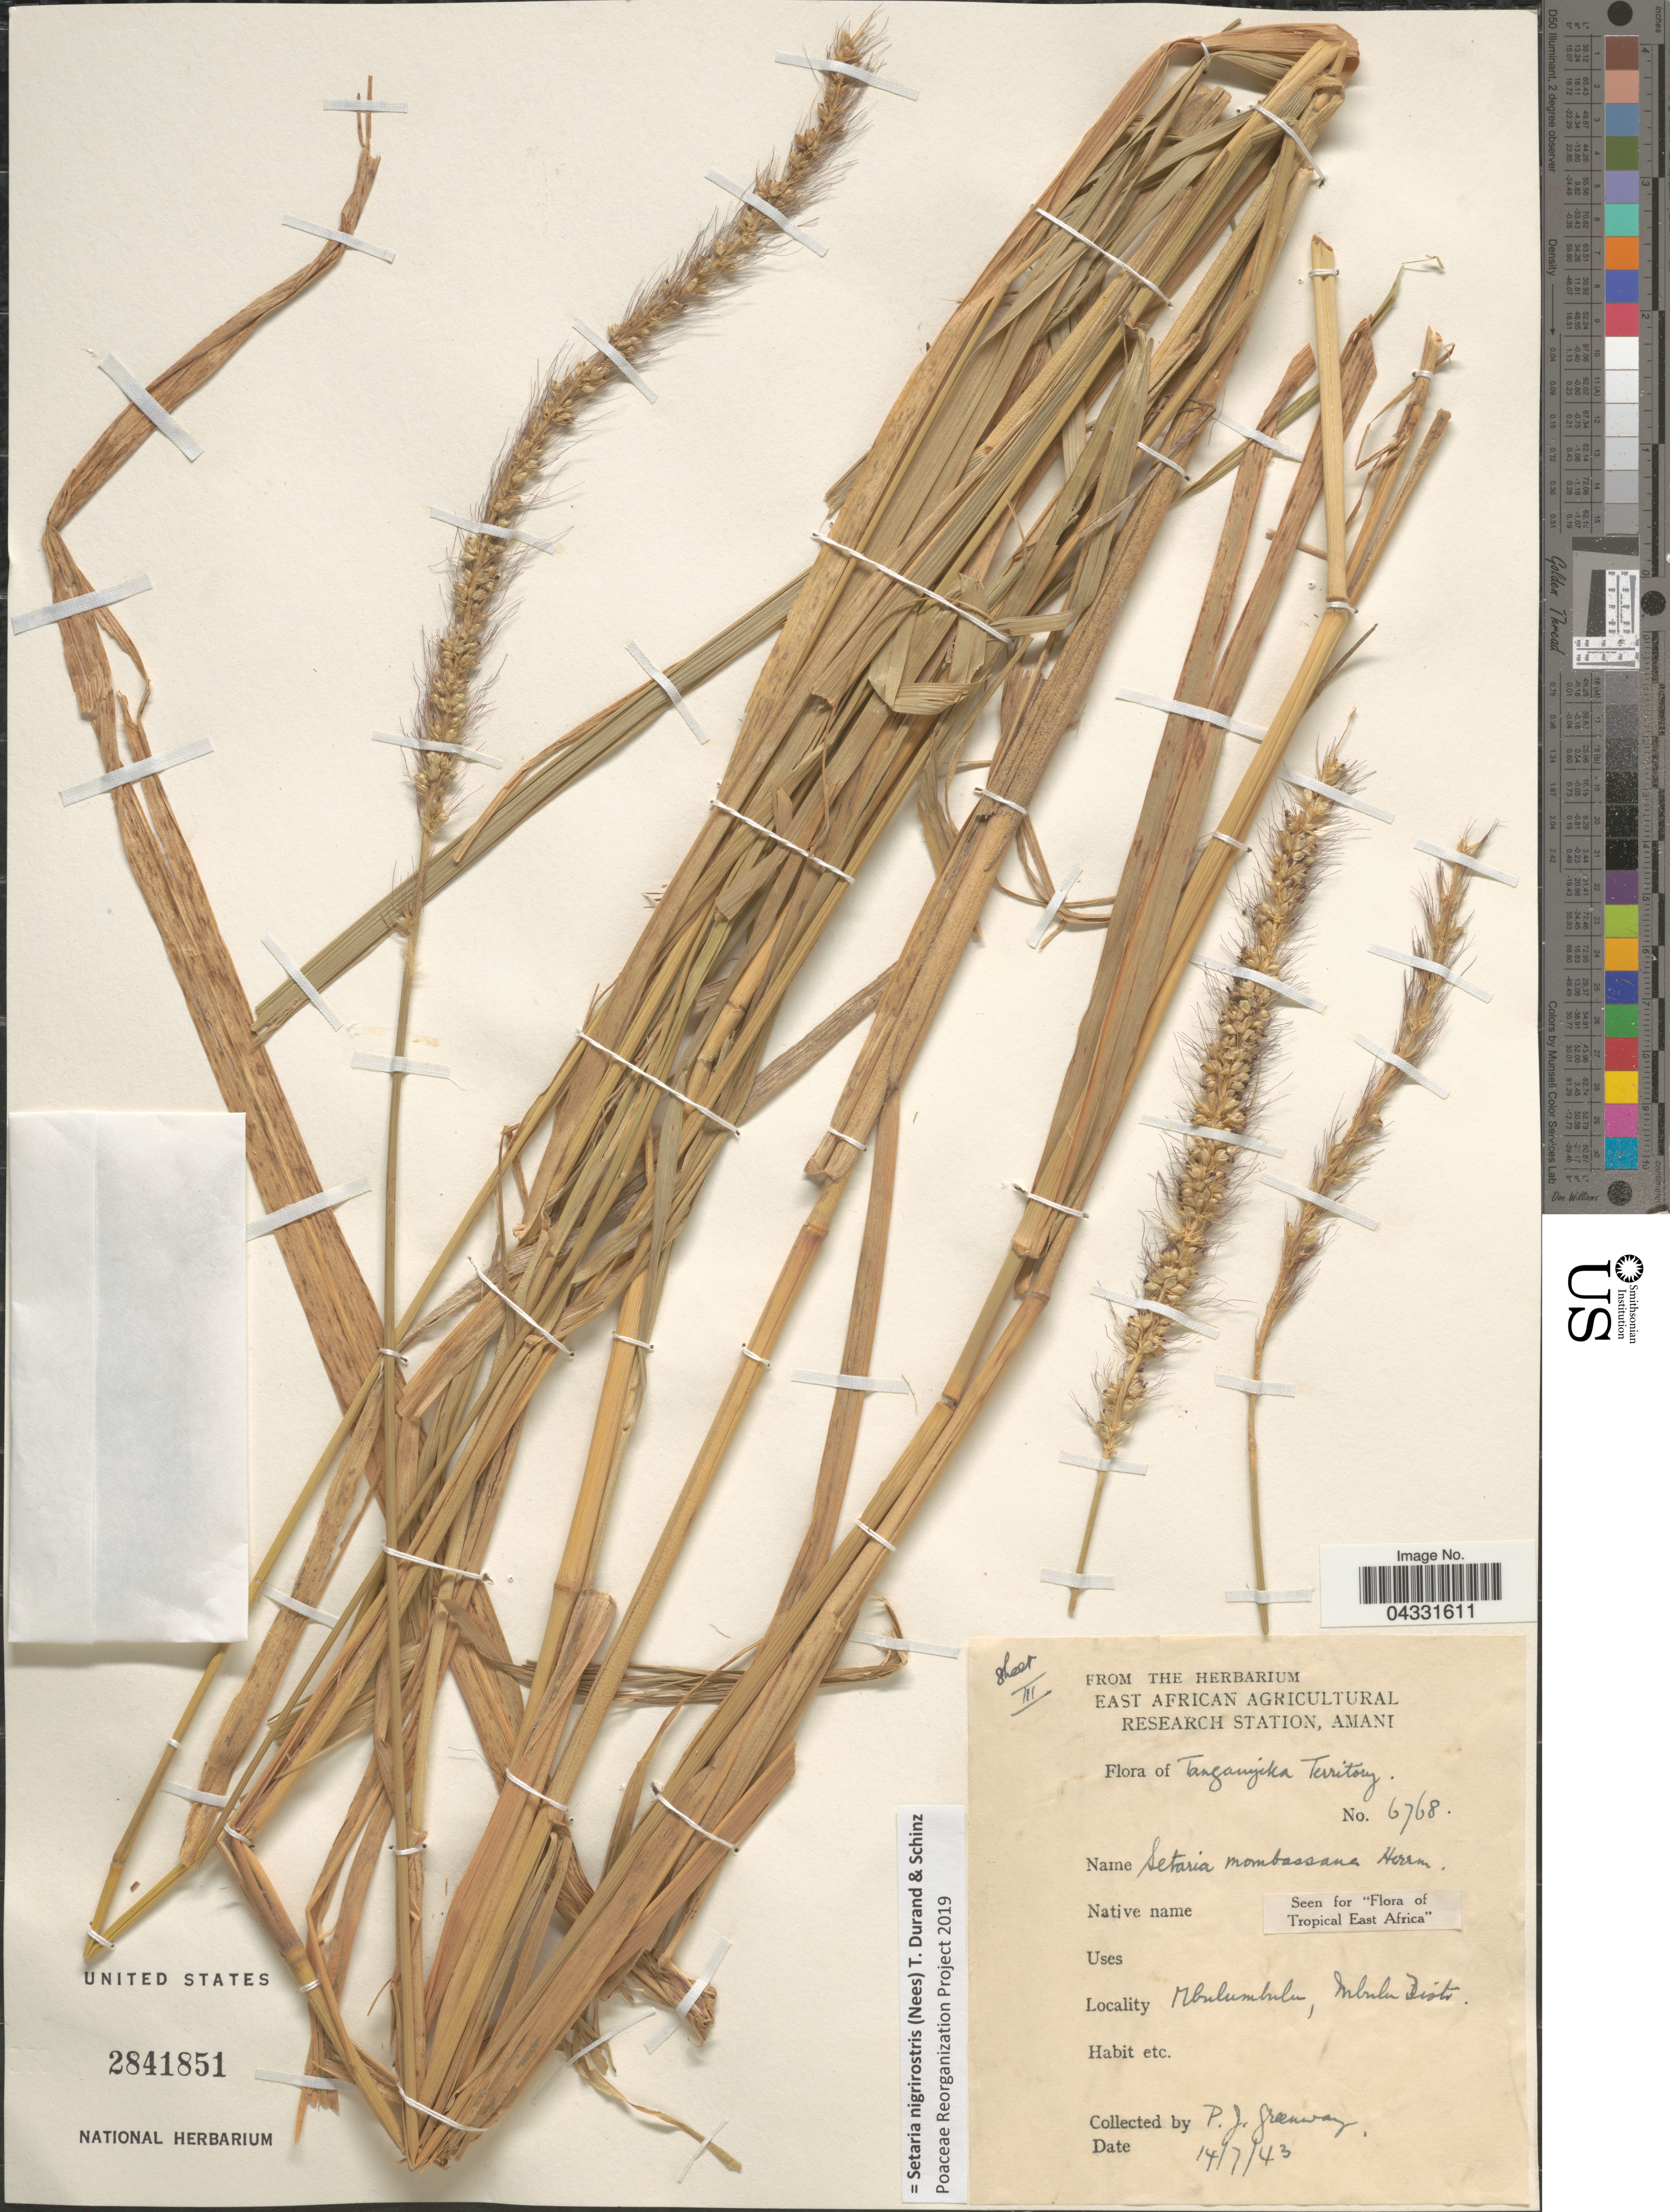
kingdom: Plantae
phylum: Tracheophyta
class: Liliopsida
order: Poales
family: Poaceae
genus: Setaria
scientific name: Setaria nigrirostris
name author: (Nees) Durand & Schinz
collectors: P. J. Greenway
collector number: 6768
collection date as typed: Transcribed d/m/y: 14/7/43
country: Tanzania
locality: Tanganyika Territory. Mbulumbulu, Mbulu Distr.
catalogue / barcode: US 2841851